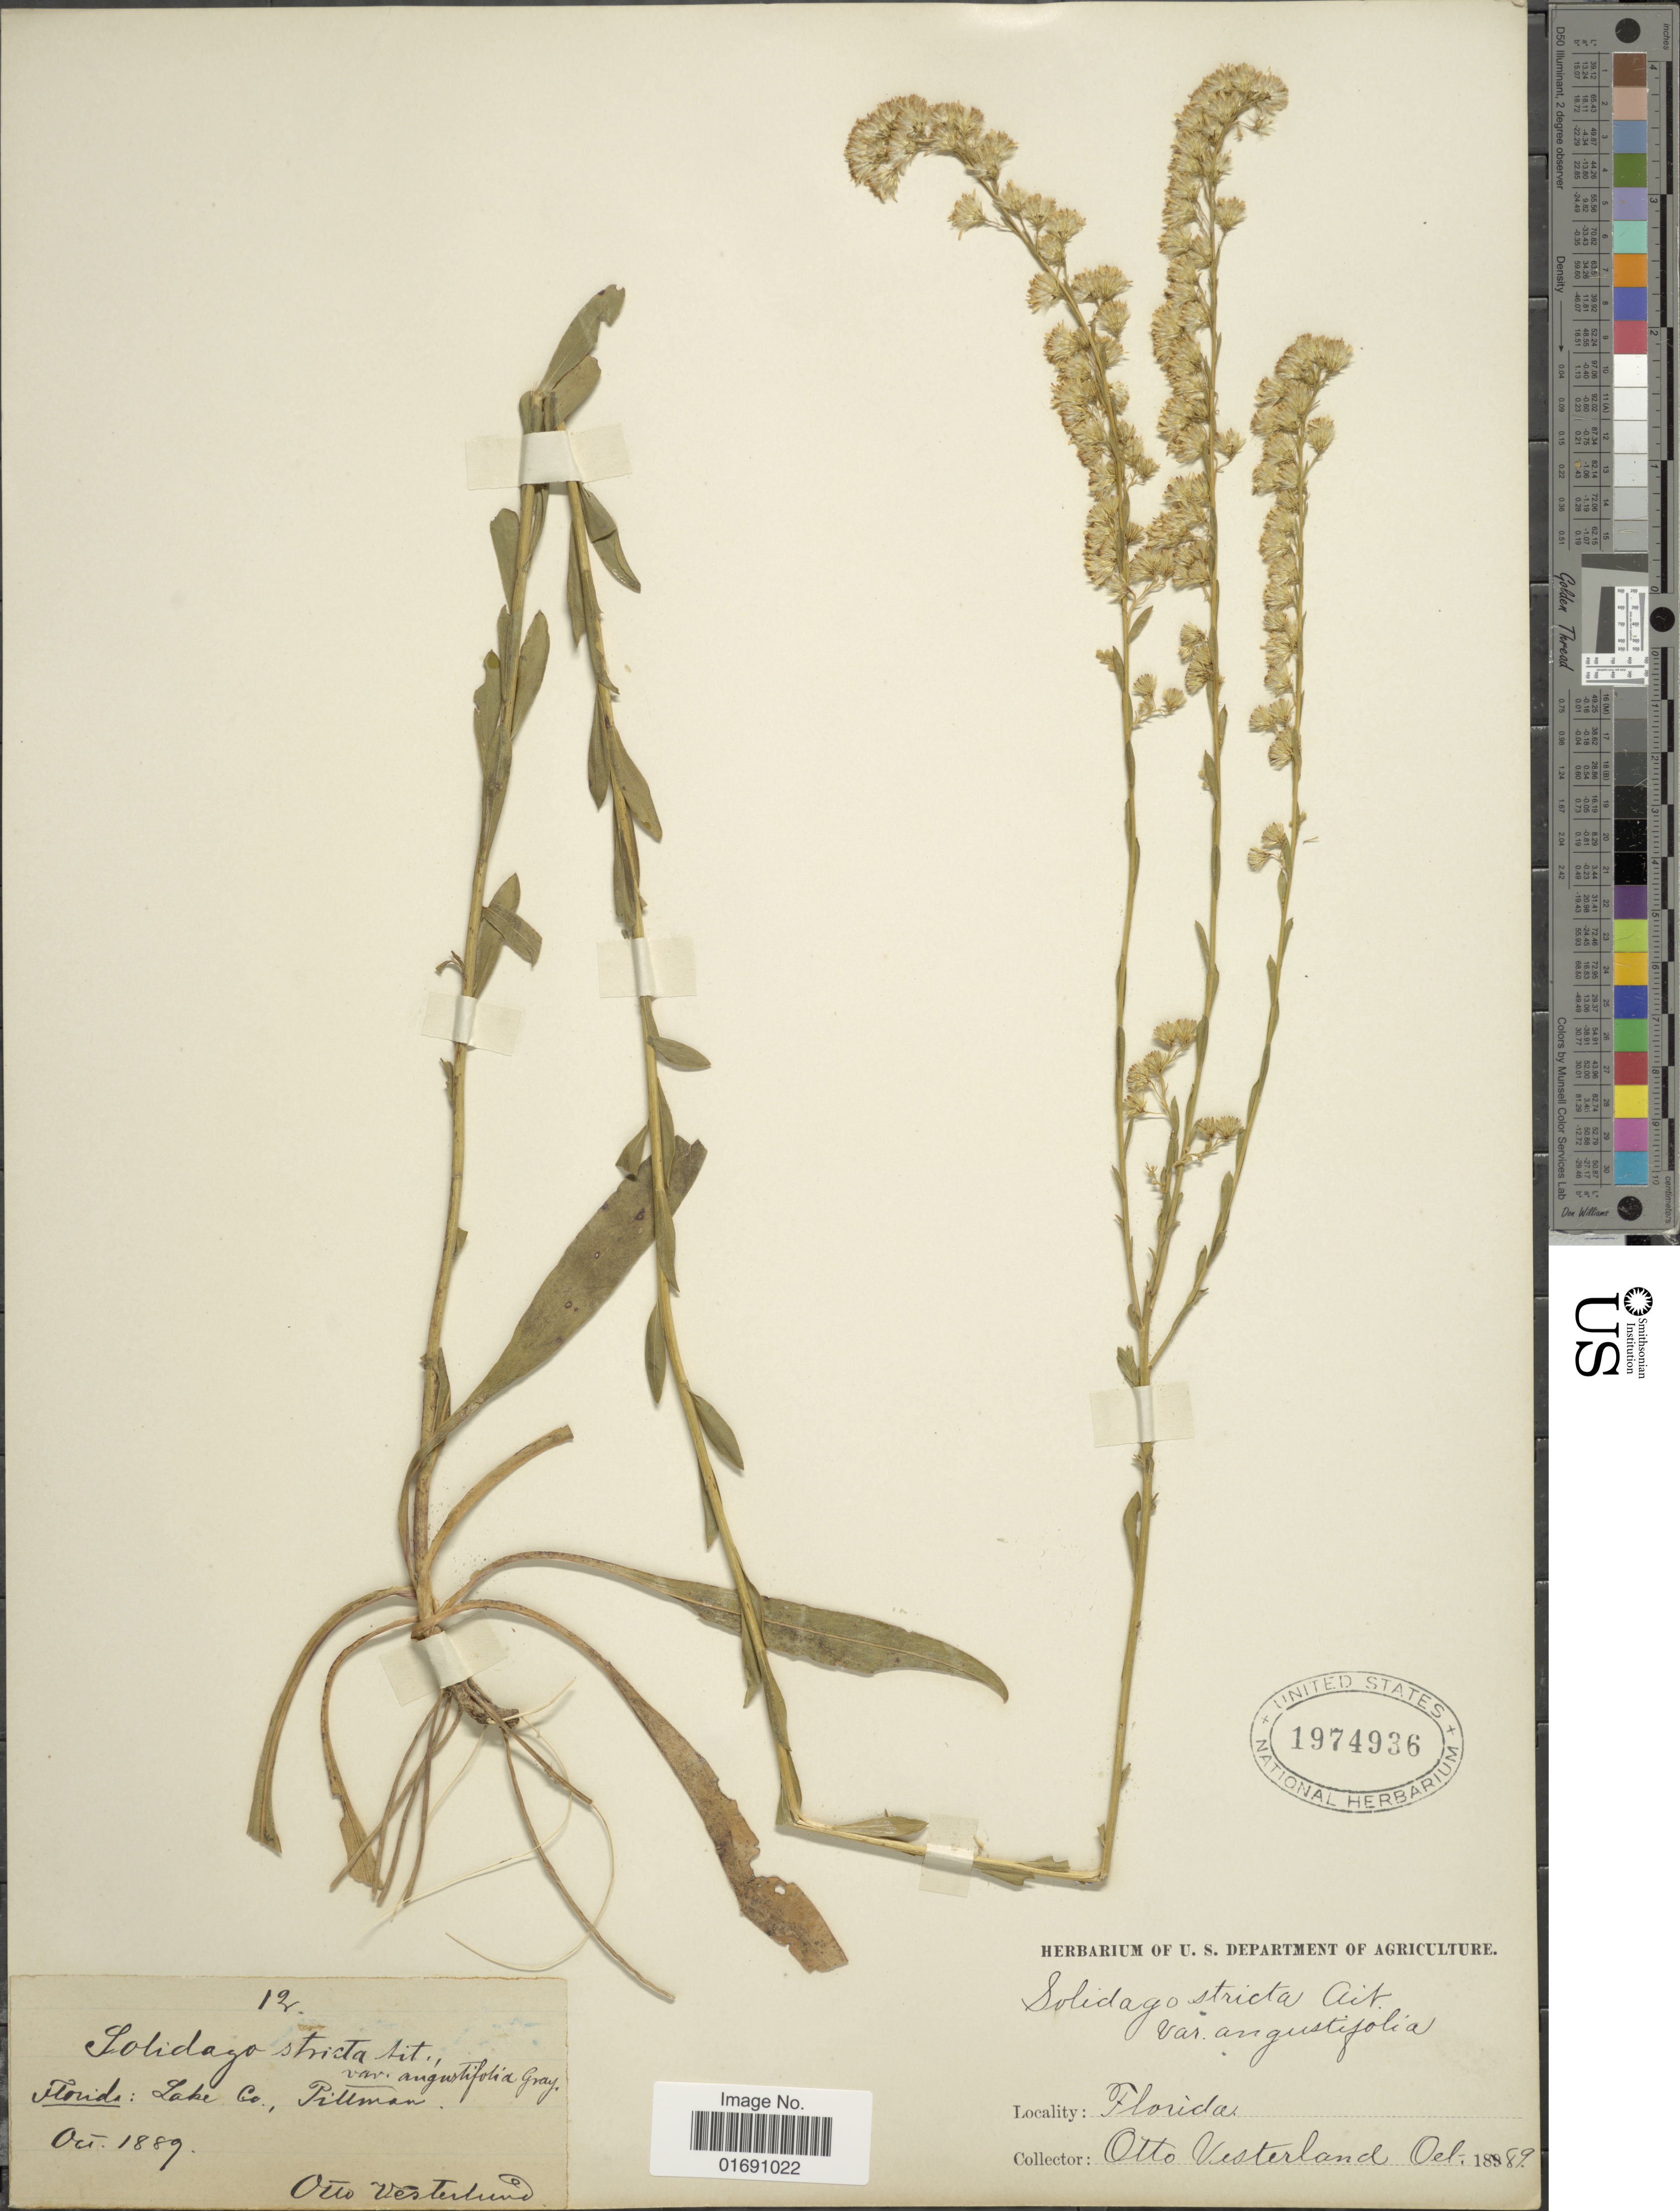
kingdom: Plantae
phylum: Tracheophyta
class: Magnoliopsida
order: Asterales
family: Asteraceae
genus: Solidago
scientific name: Solidago stricta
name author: Aiton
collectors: O. Vesterland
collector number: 12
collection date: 1889-10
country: United States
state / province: Florida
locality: Lake Co., Pillman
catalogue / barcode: US 1974936